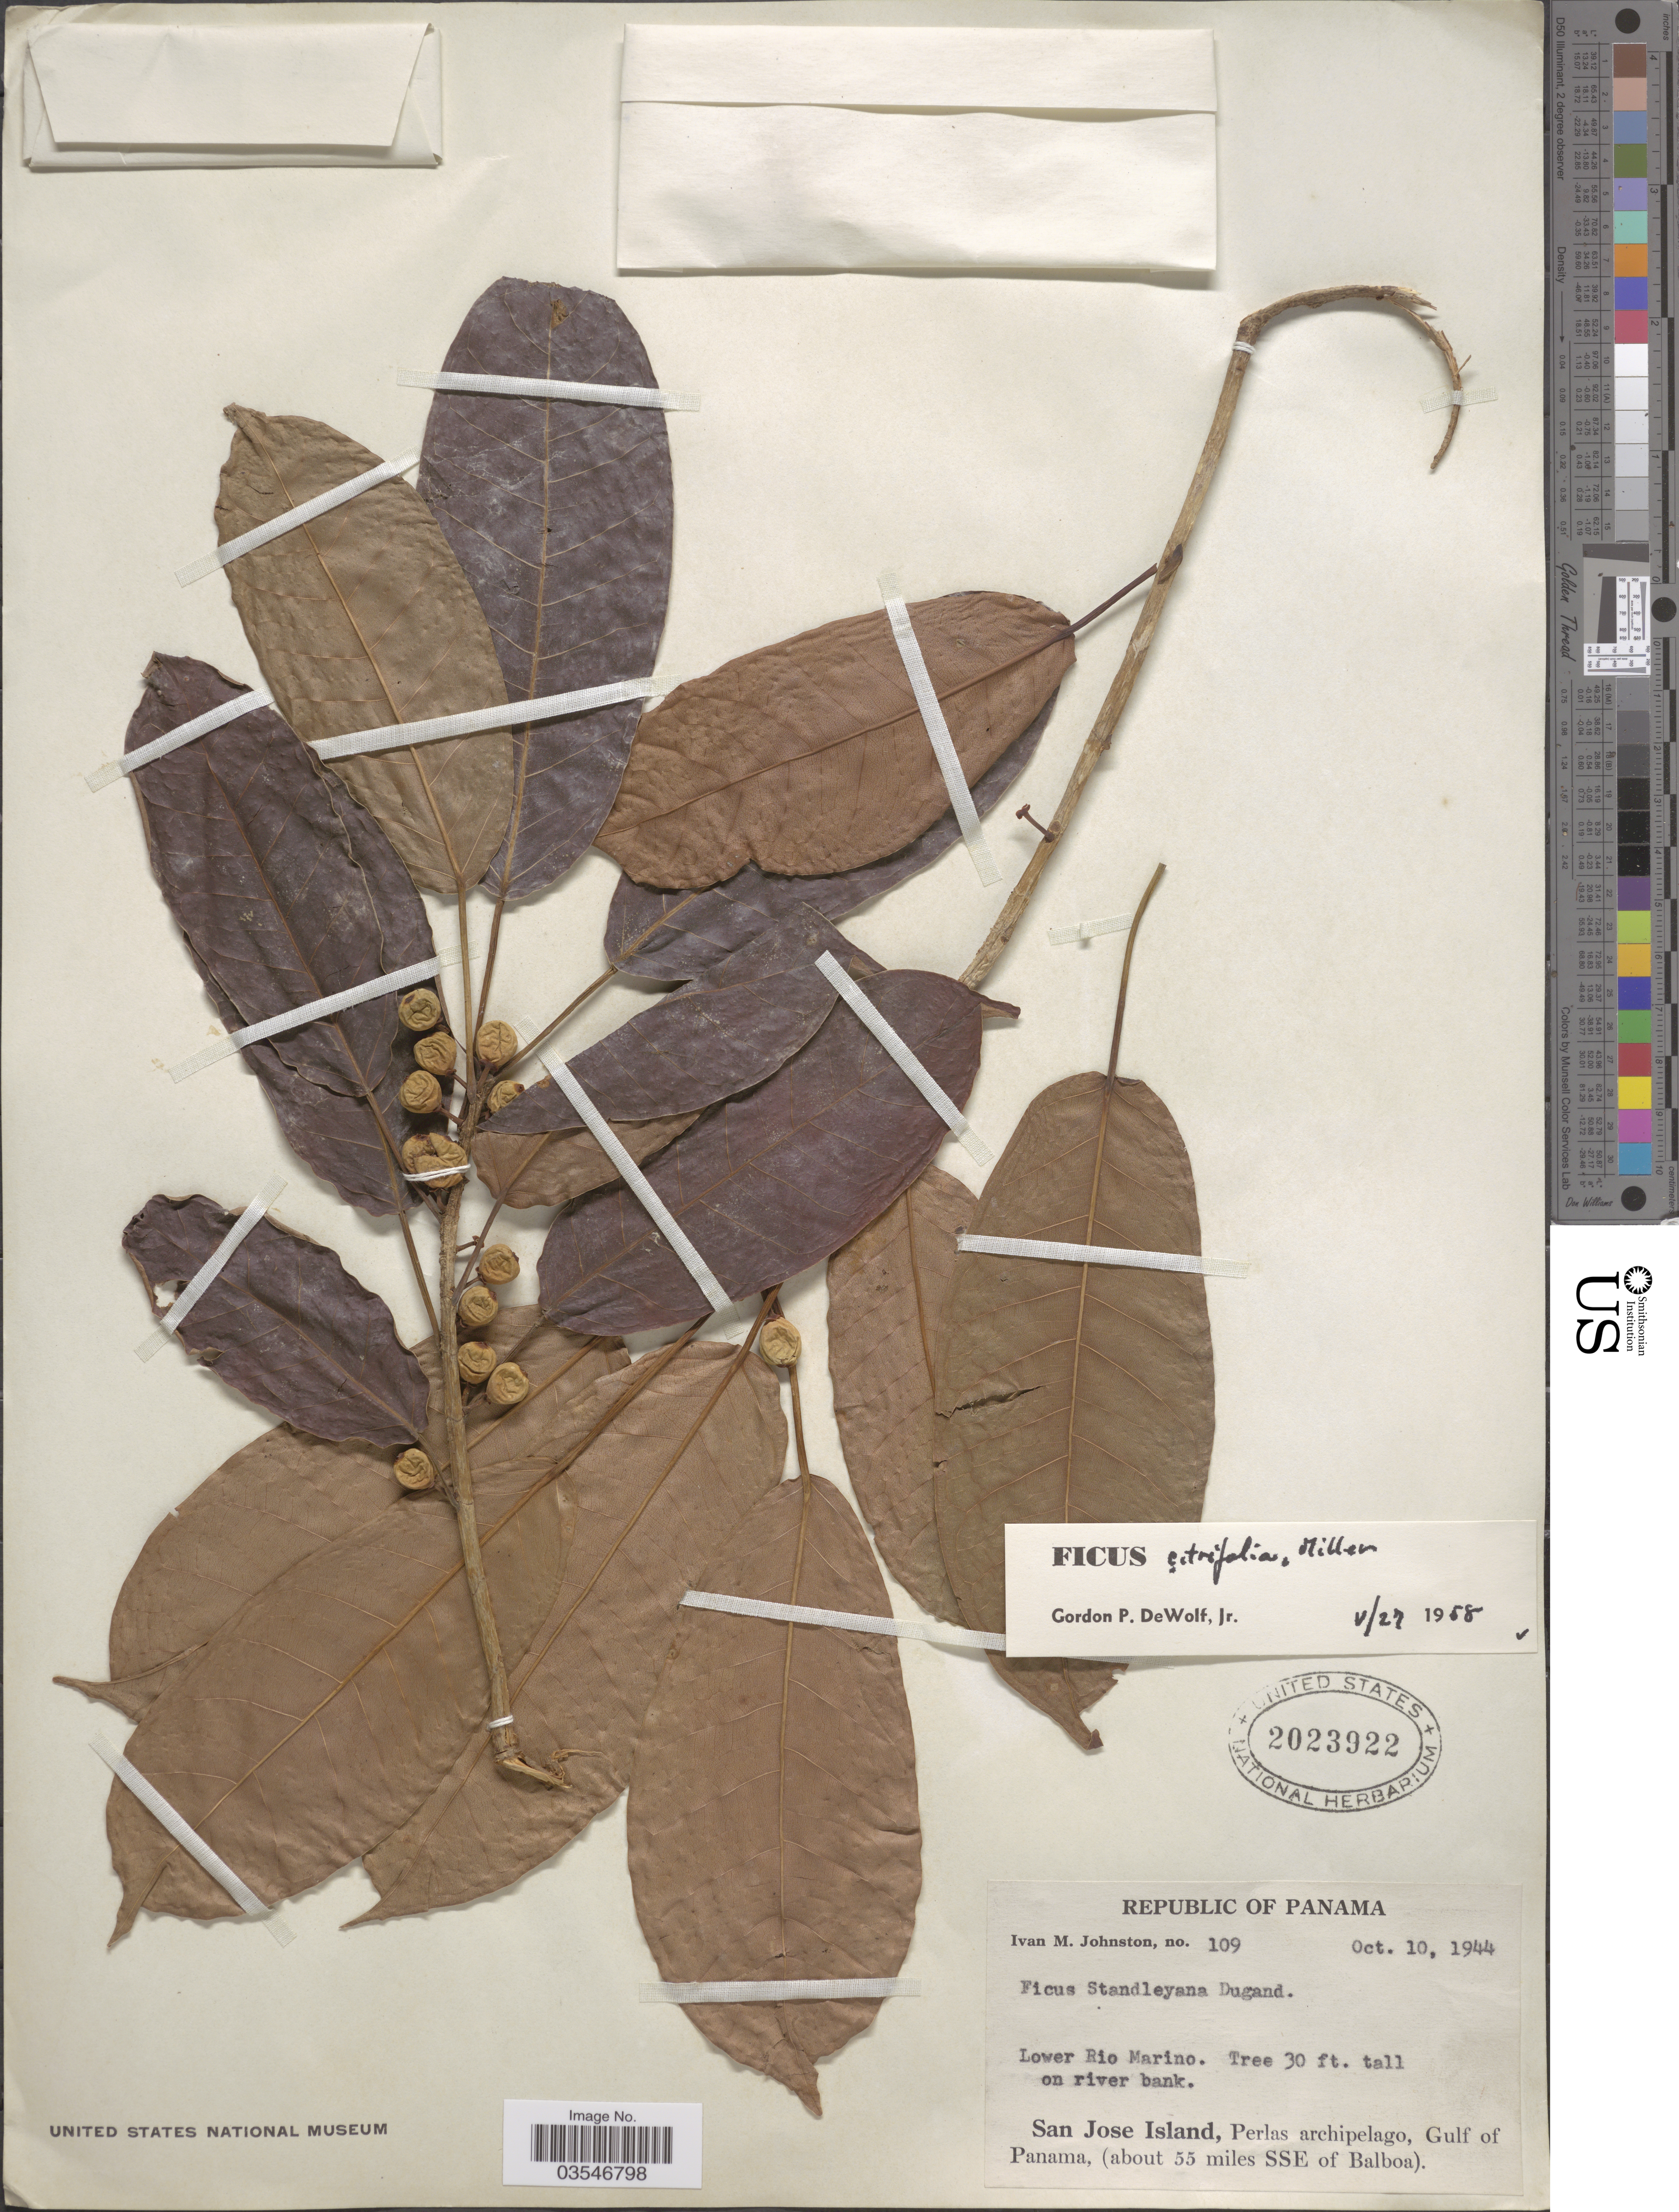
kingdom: Plantae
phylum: Tracheophyta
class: Magnoliopsida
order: Rosales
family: Moraceae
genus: Ficus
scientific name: Ficus citrifolia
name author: Mill.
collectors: I.M. Johnston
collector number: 109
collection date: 1944-10-10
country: Panama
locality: Lower Rio Marino. San Jose Island, Perlas archipelago, Gulf of Panama, (about 55 miles SSE of Balboa).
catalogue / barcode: US 2023922